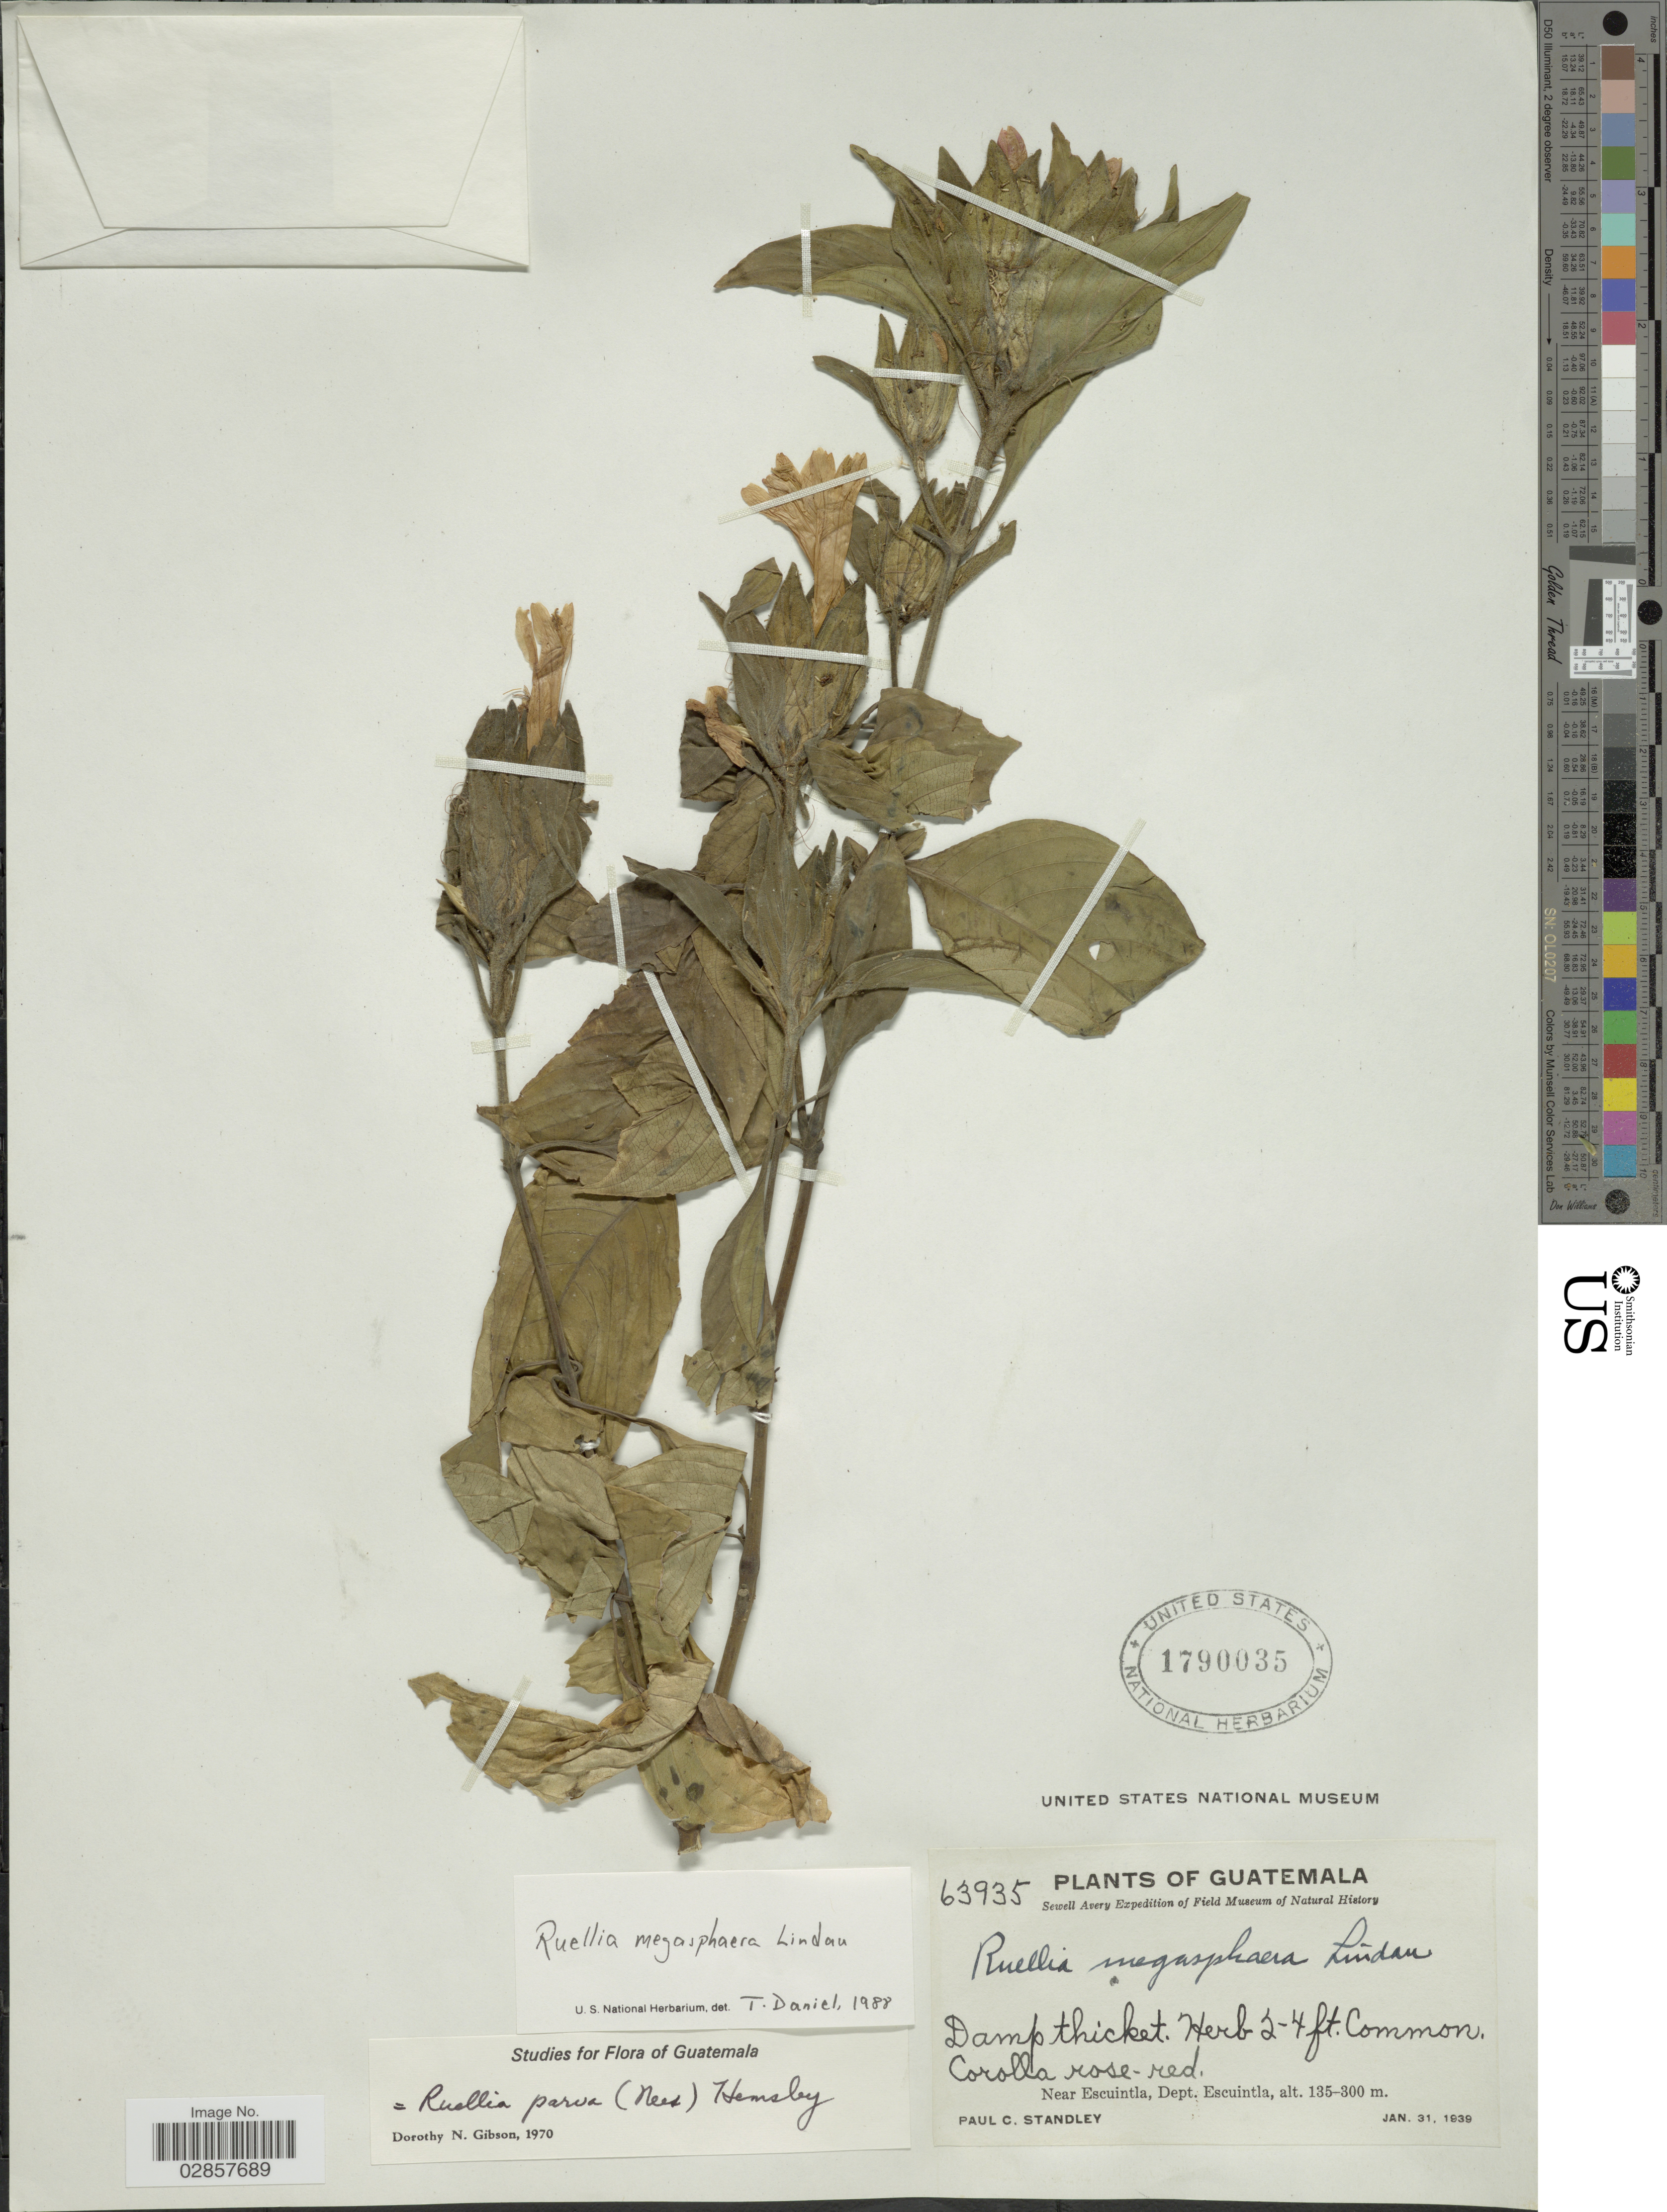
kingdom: Plantae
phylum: Tracheophyta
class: Magnoliopsida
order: Lamiales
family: Acanthaceae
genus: Ruellia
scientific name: Ruellia megasphaera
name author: Lindau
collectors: P. C. Standley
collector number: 63935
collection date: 1939-01-31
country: Guatemala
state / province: Escuintla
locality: Near Escuintla, Dept. Escuintla.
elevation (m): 135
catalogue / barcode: US 1790035